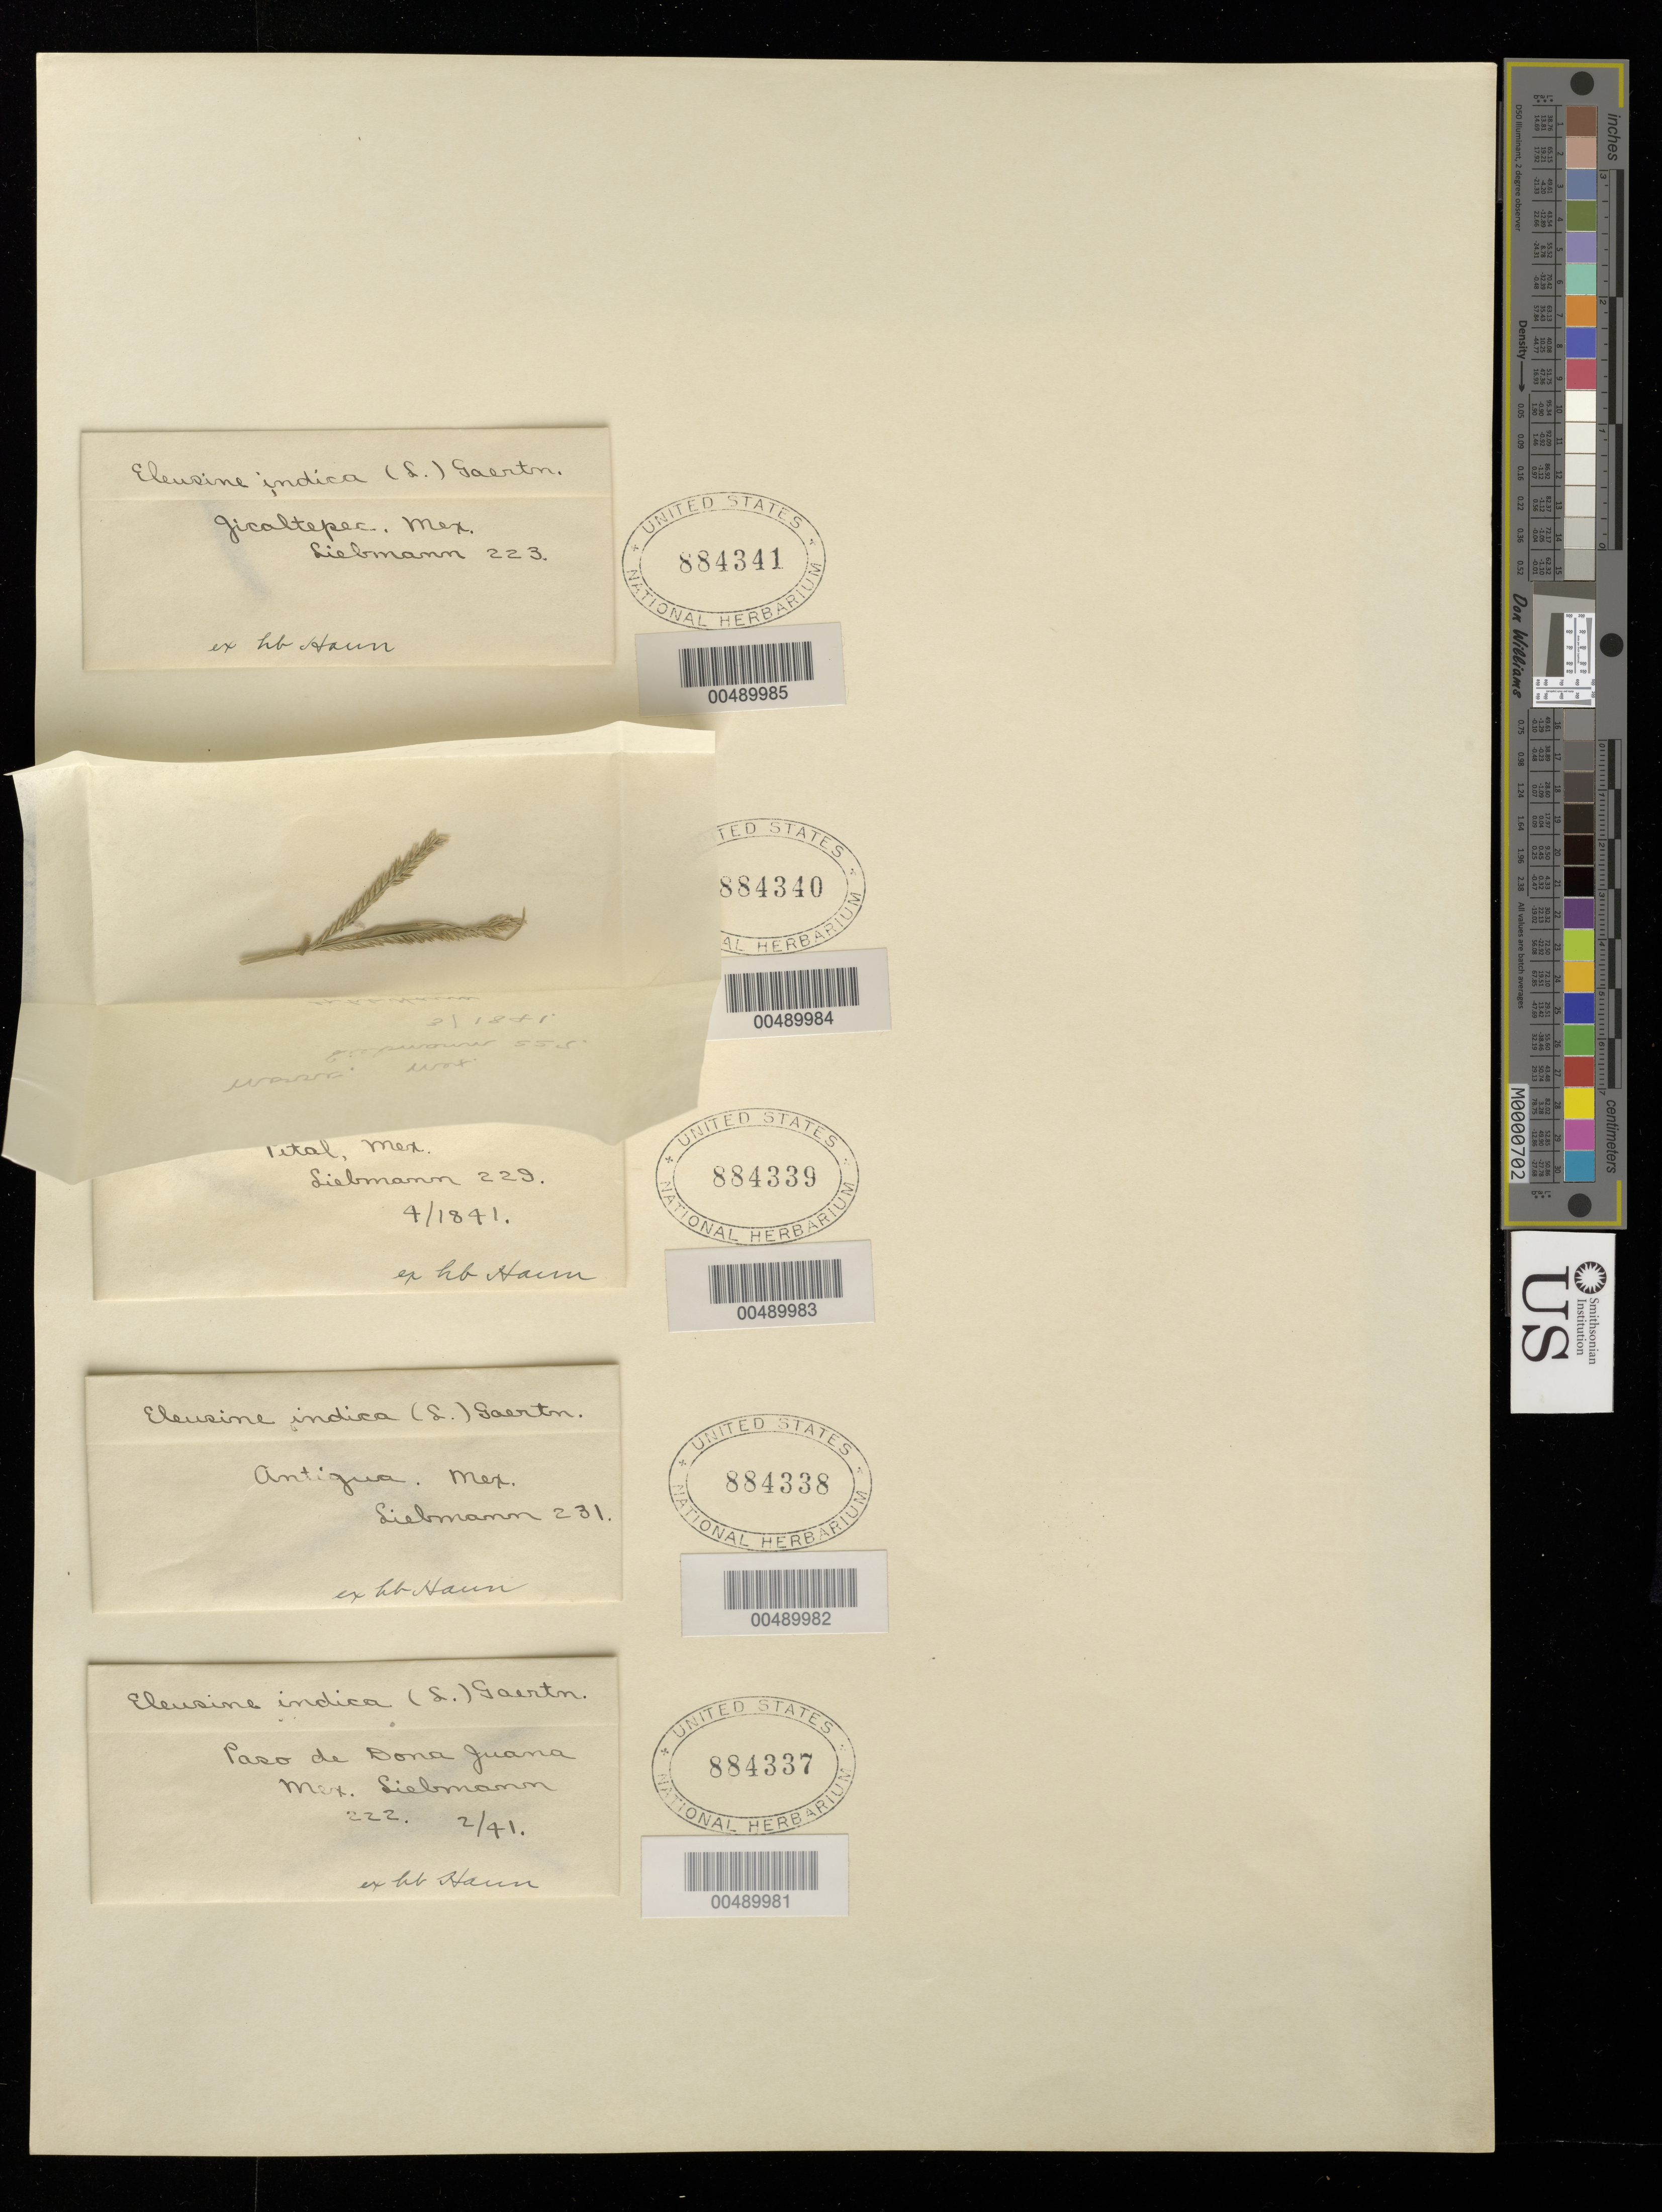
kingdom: Plantae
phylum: Tracheophyta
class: Liliopsida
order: Poales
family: Poaceae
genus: Eleusine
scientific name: Eleusine indica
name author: (L.) Gaertn.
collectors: F. M. Liebmann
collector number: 227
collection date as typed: Mar 1841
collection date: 1841-03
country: Mexico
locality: Morro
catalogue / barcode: US 884340